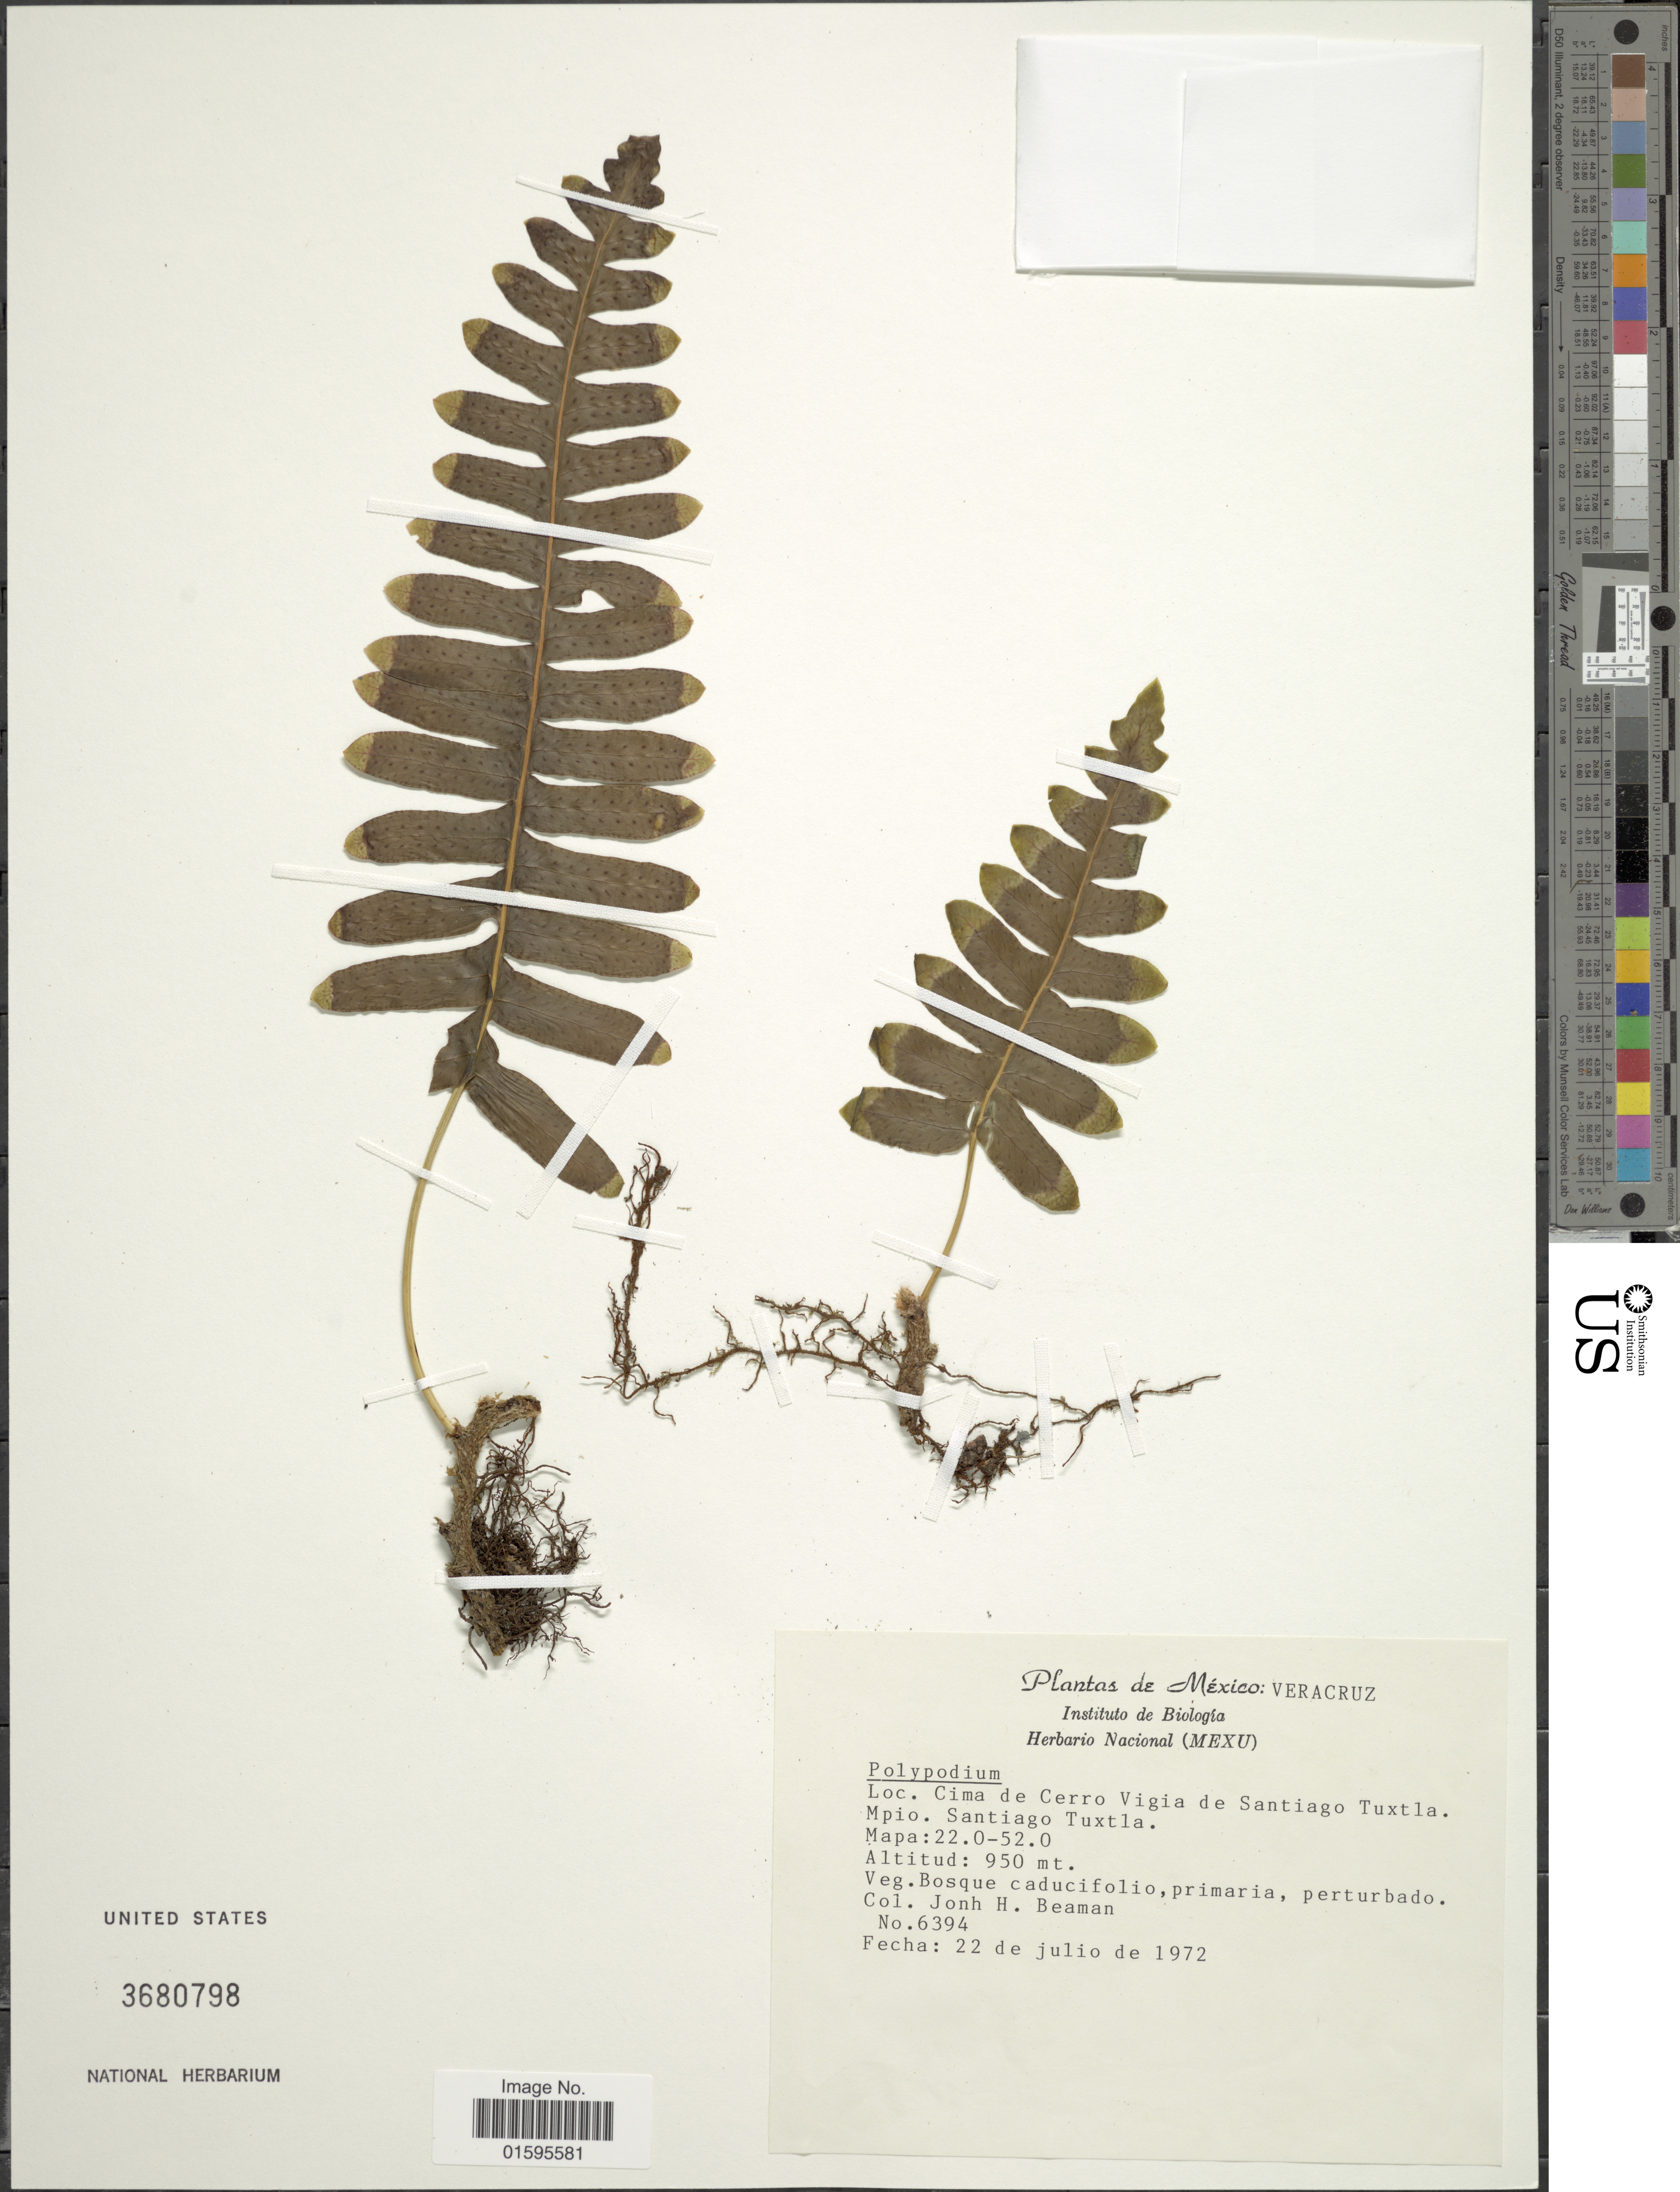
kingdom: Plantae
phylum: Tracheophyta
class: Polypodiopsida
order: Polypodiales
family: Polypodiaceae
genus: Polypodium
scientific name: Polypodium sp.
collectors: J. H. Beaman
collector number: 6394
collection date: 1972-07-22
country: Mexico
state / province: Veracruz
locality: Veracruz, Cima de Cerro Vigia de Santiago Tuxtla, Mpio. Santiago Tuxtla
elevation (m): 950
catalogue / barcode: US 3680798